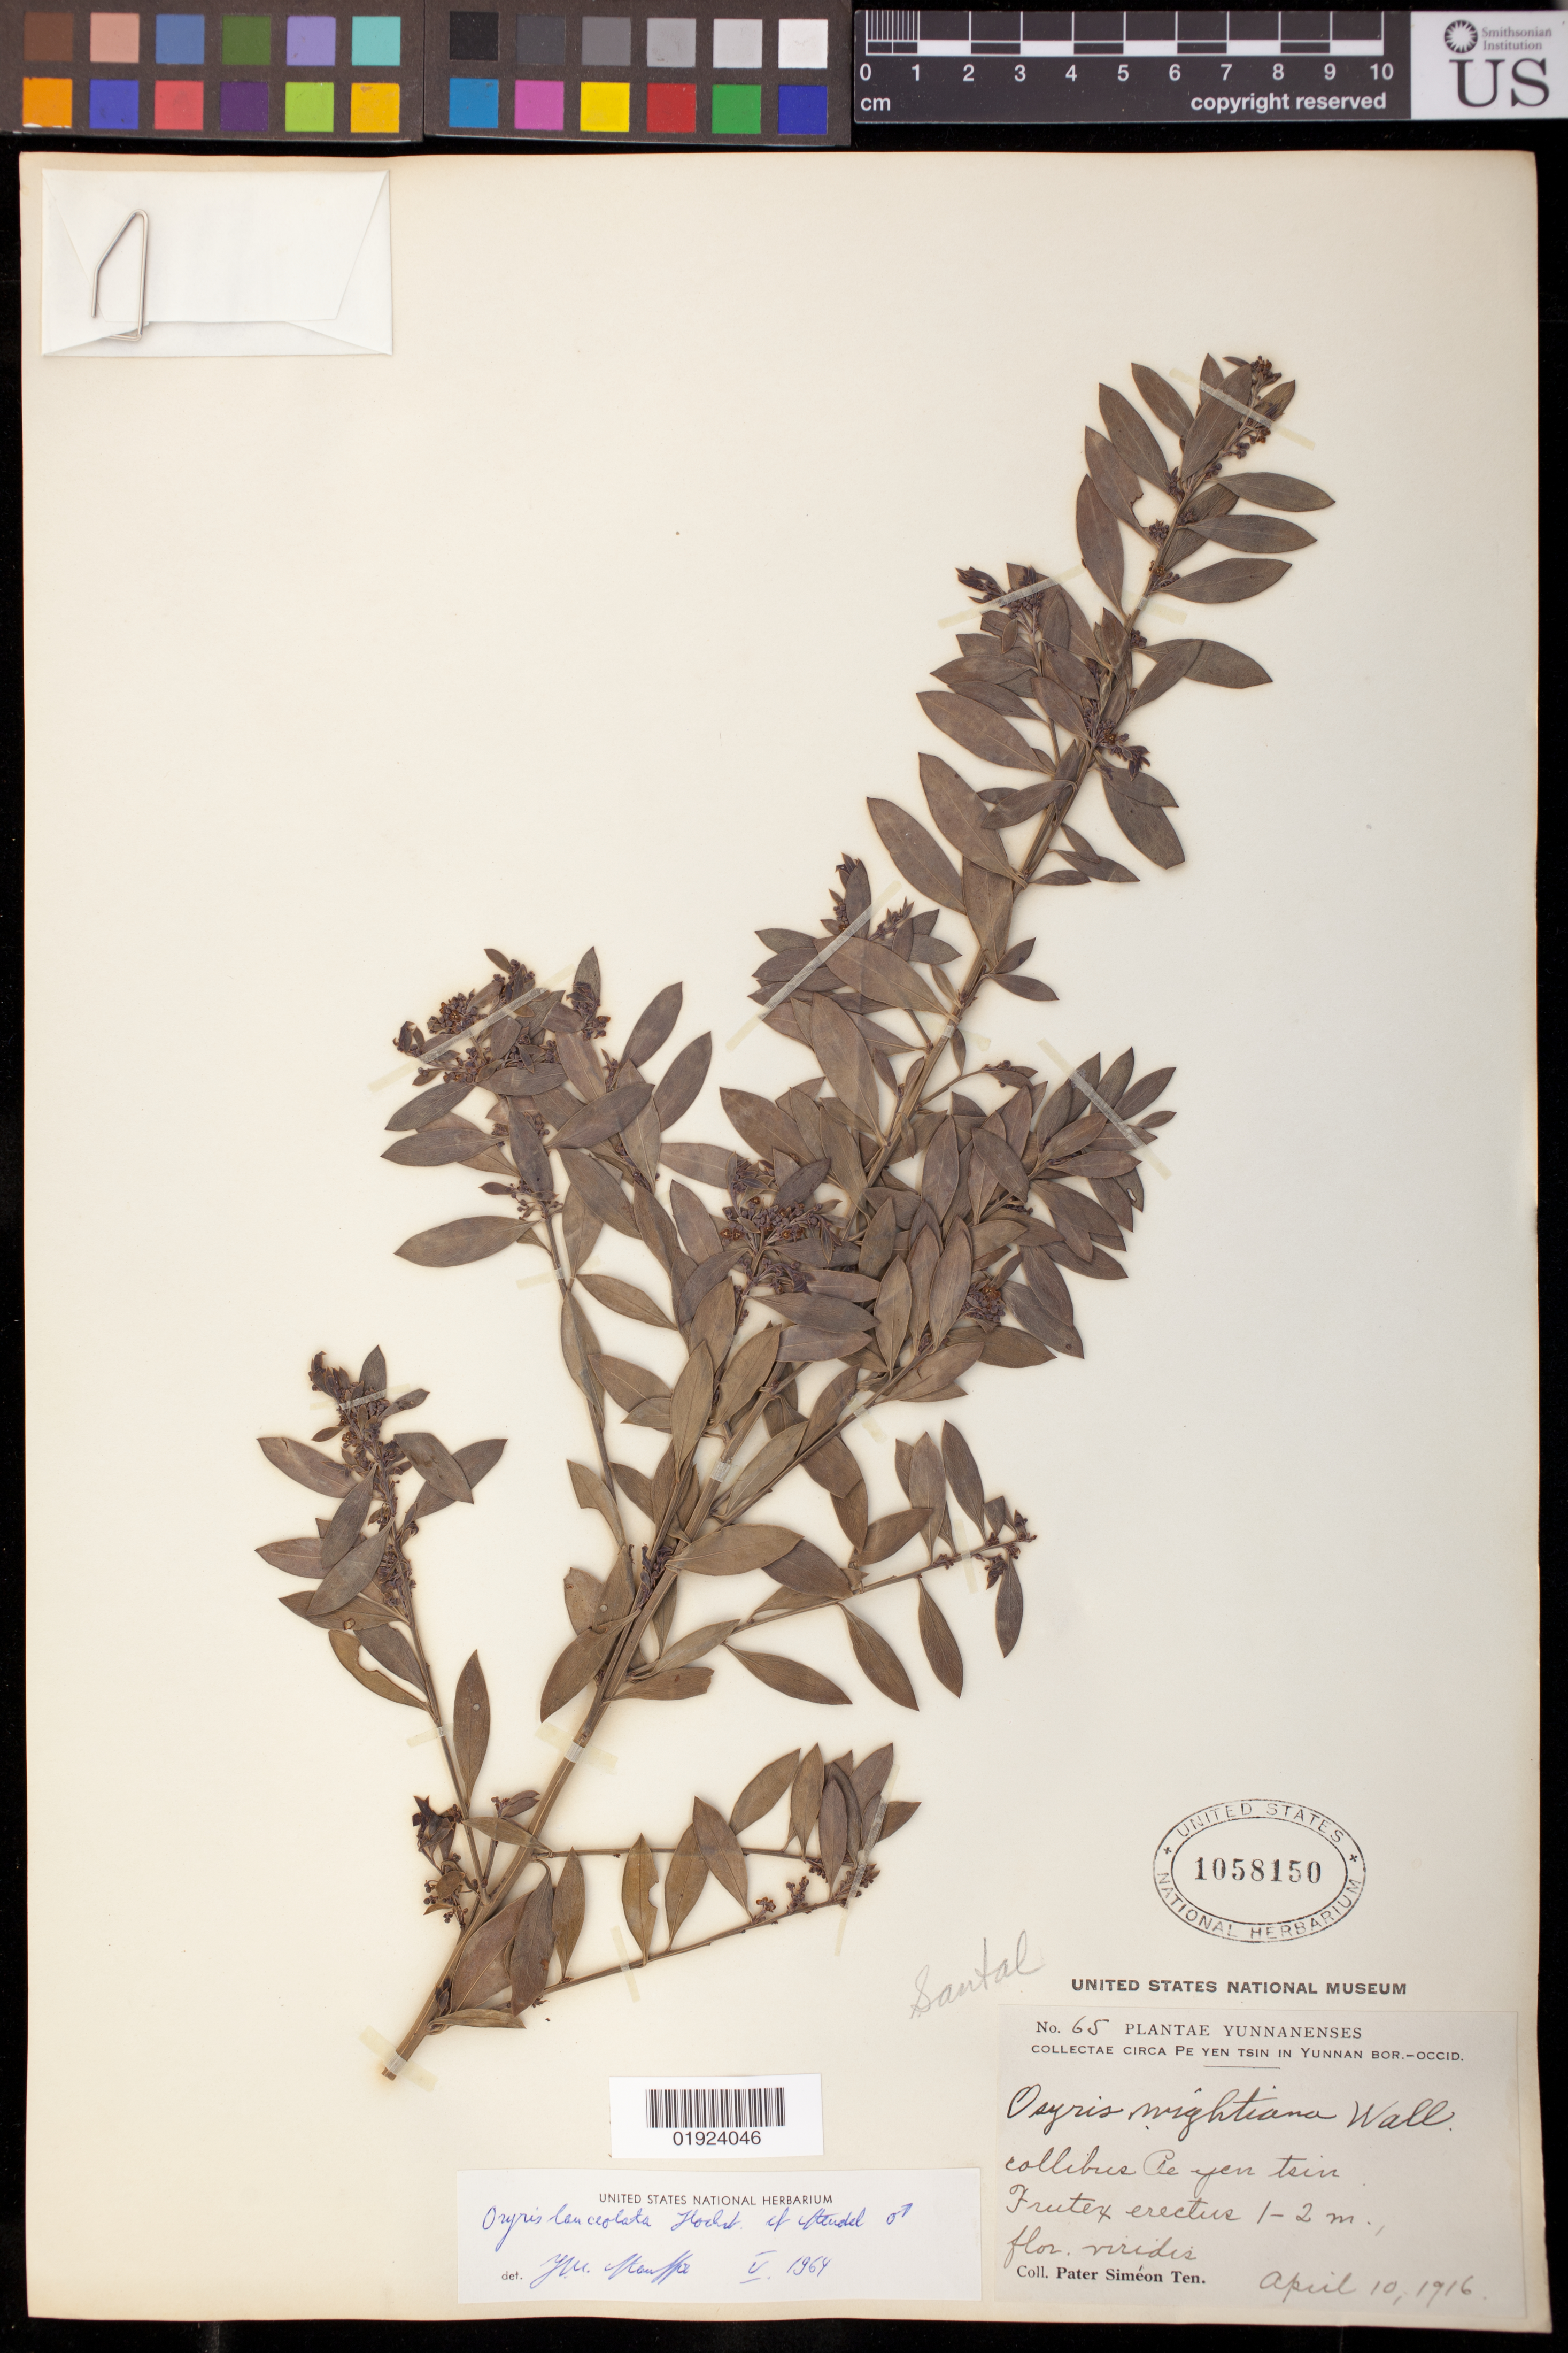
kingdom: Plantae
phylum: Tracheophyta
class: Magnoliopsida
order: Santalales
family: Santalaceae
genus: Osyris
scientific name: Osyris quadripartita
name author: Salzm. ex Decne.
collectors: P. S. Ten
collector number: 65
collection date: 1916-04-10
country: China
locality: Circa Pe Yen Tsin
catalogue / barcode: US 1058150